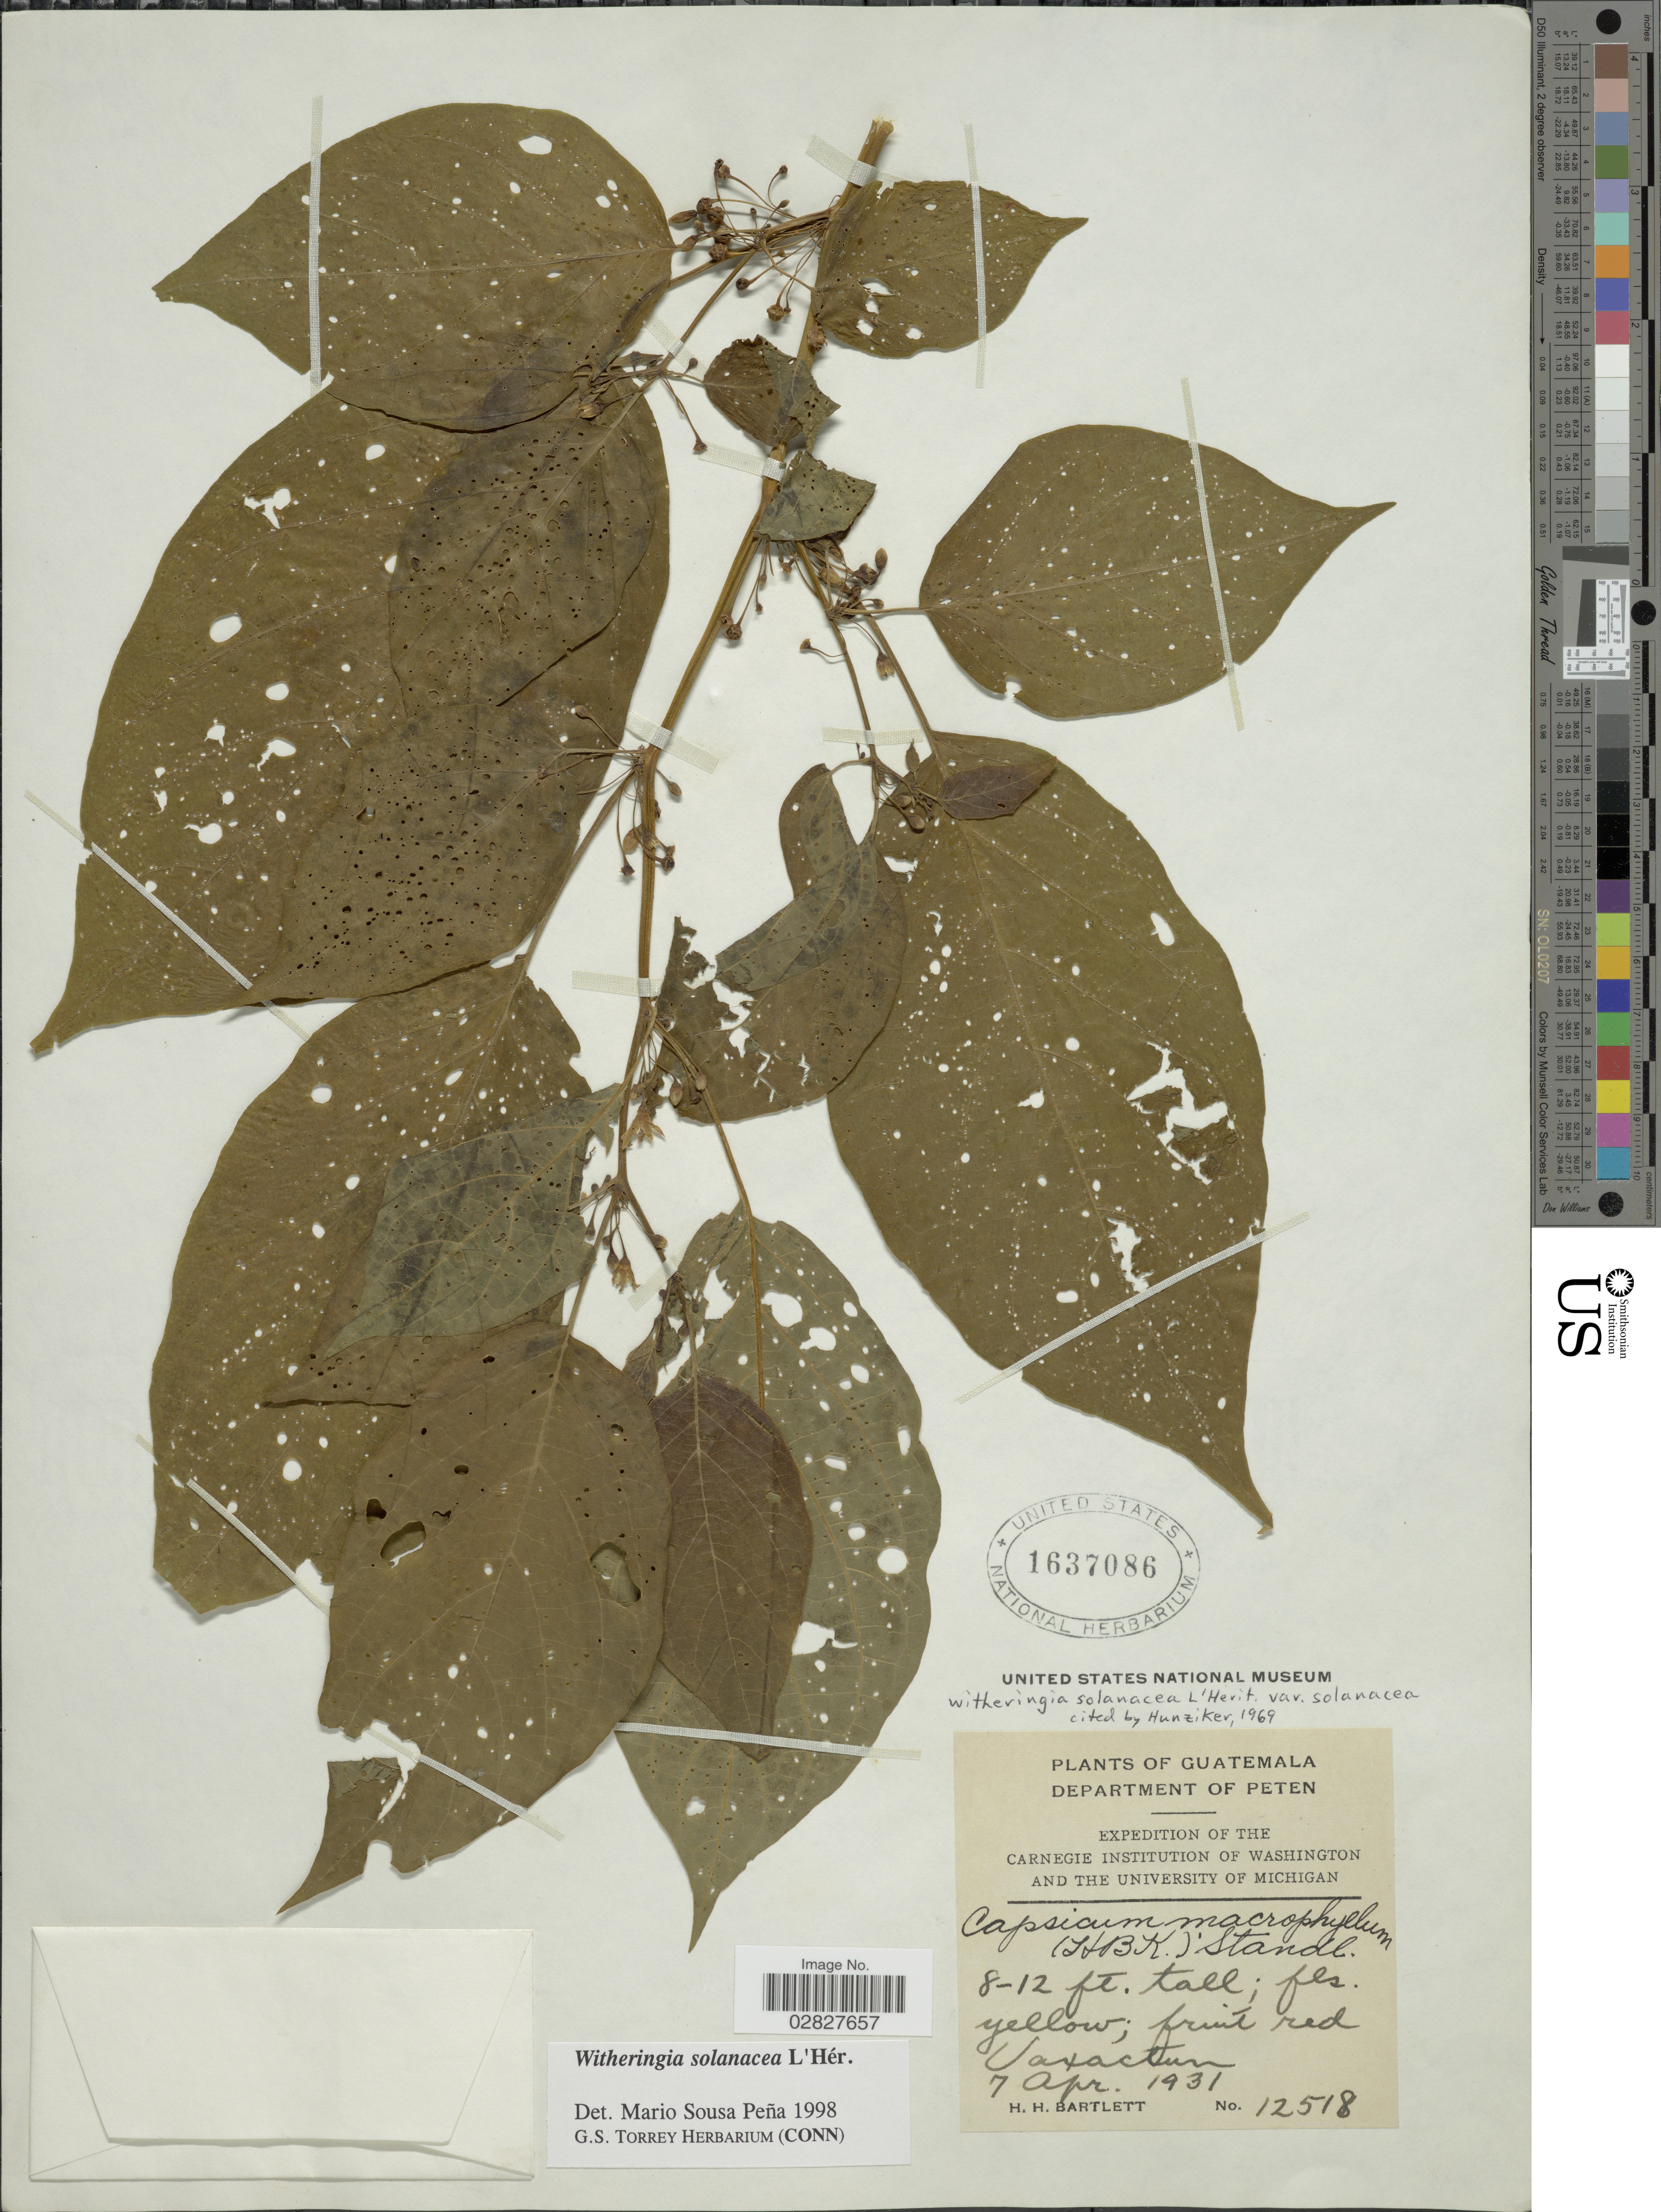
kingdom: Plantae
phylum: Tracheophyta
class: Magnoliopsida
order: Solanales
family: Solanaceae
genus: Witheringia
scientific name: Witheringia solanacea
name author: L'Hér.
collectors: H. H. Bartlett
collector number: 12518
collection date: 1931-04-07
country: Guatemala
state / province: El Petén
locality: Department of Peten. Uaxactun.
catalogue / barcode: US 1637086